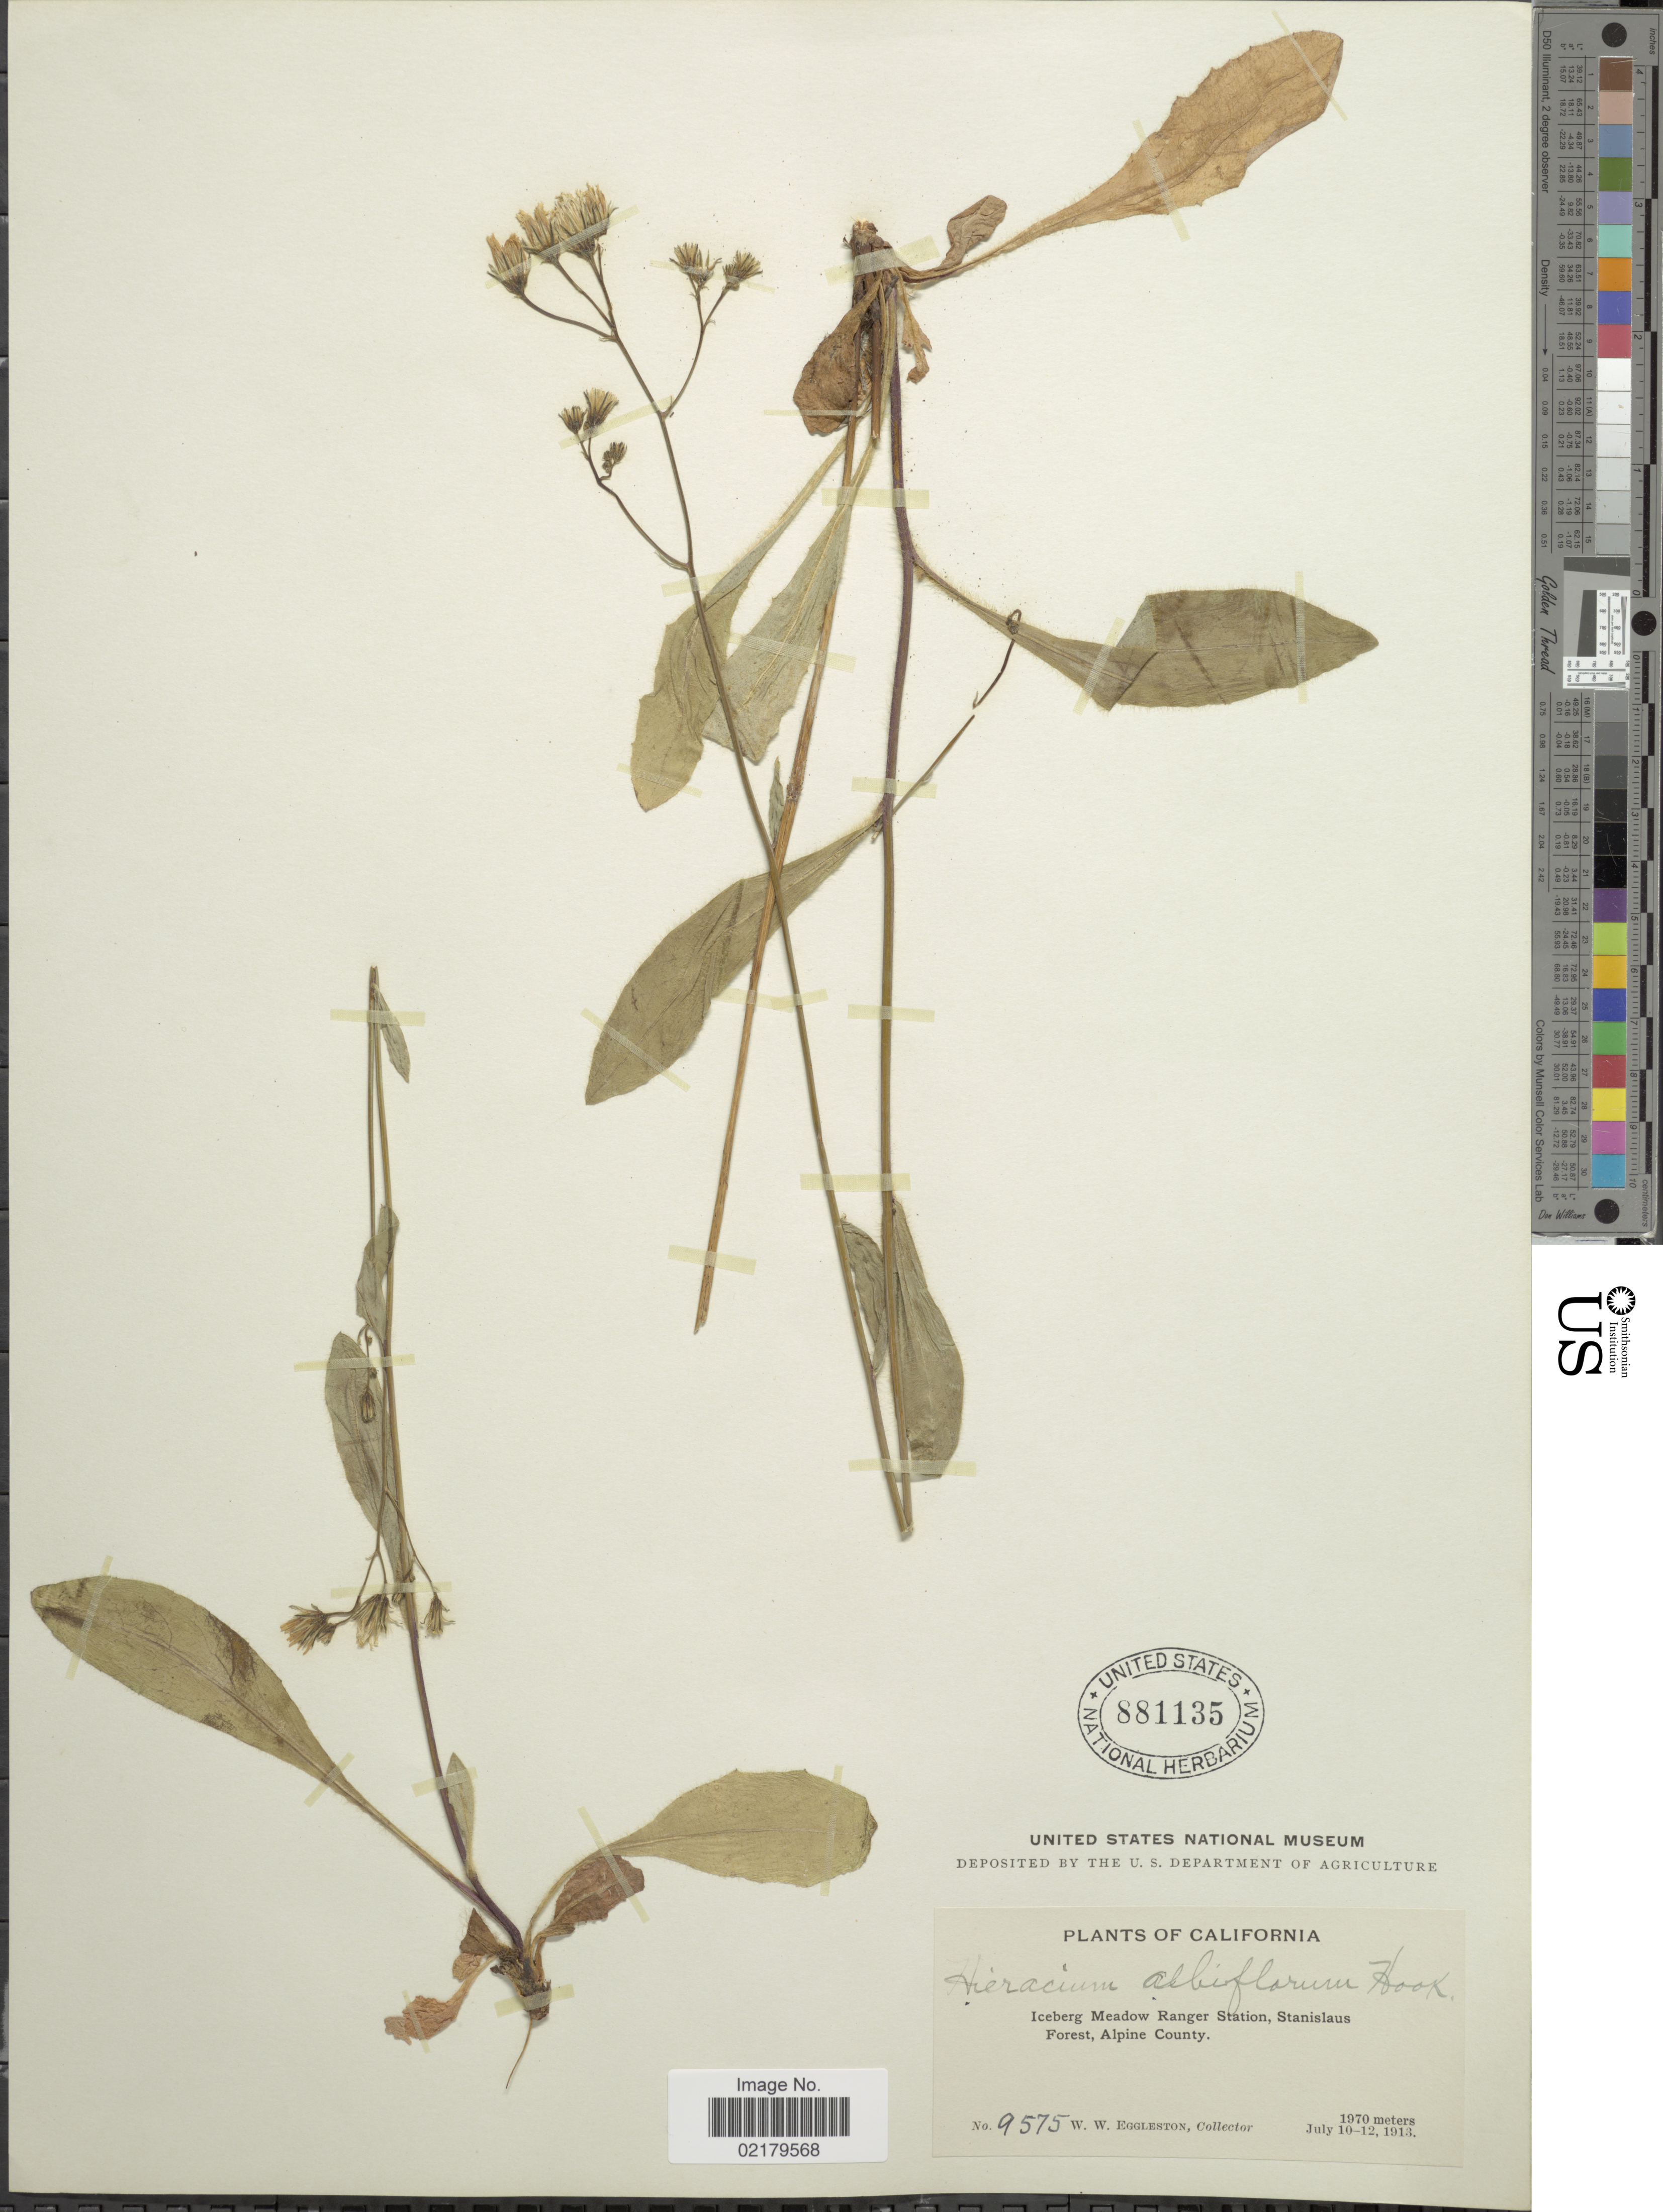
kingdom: Plantae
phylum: Tracheophyta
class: Magnoliopsida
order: Asterales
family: Asteraceae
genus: Hieracium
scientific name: Hieracium albiflorum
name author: Hook.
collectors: W. W. Eggleston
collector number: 9575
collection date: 1913-07-10/1913-07-12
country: United States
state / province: California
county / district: Alpine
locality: Iceberg Meadow Ranger Station, Stanislaus Forest, Alpine County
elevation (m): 1970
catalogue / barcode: US 881135